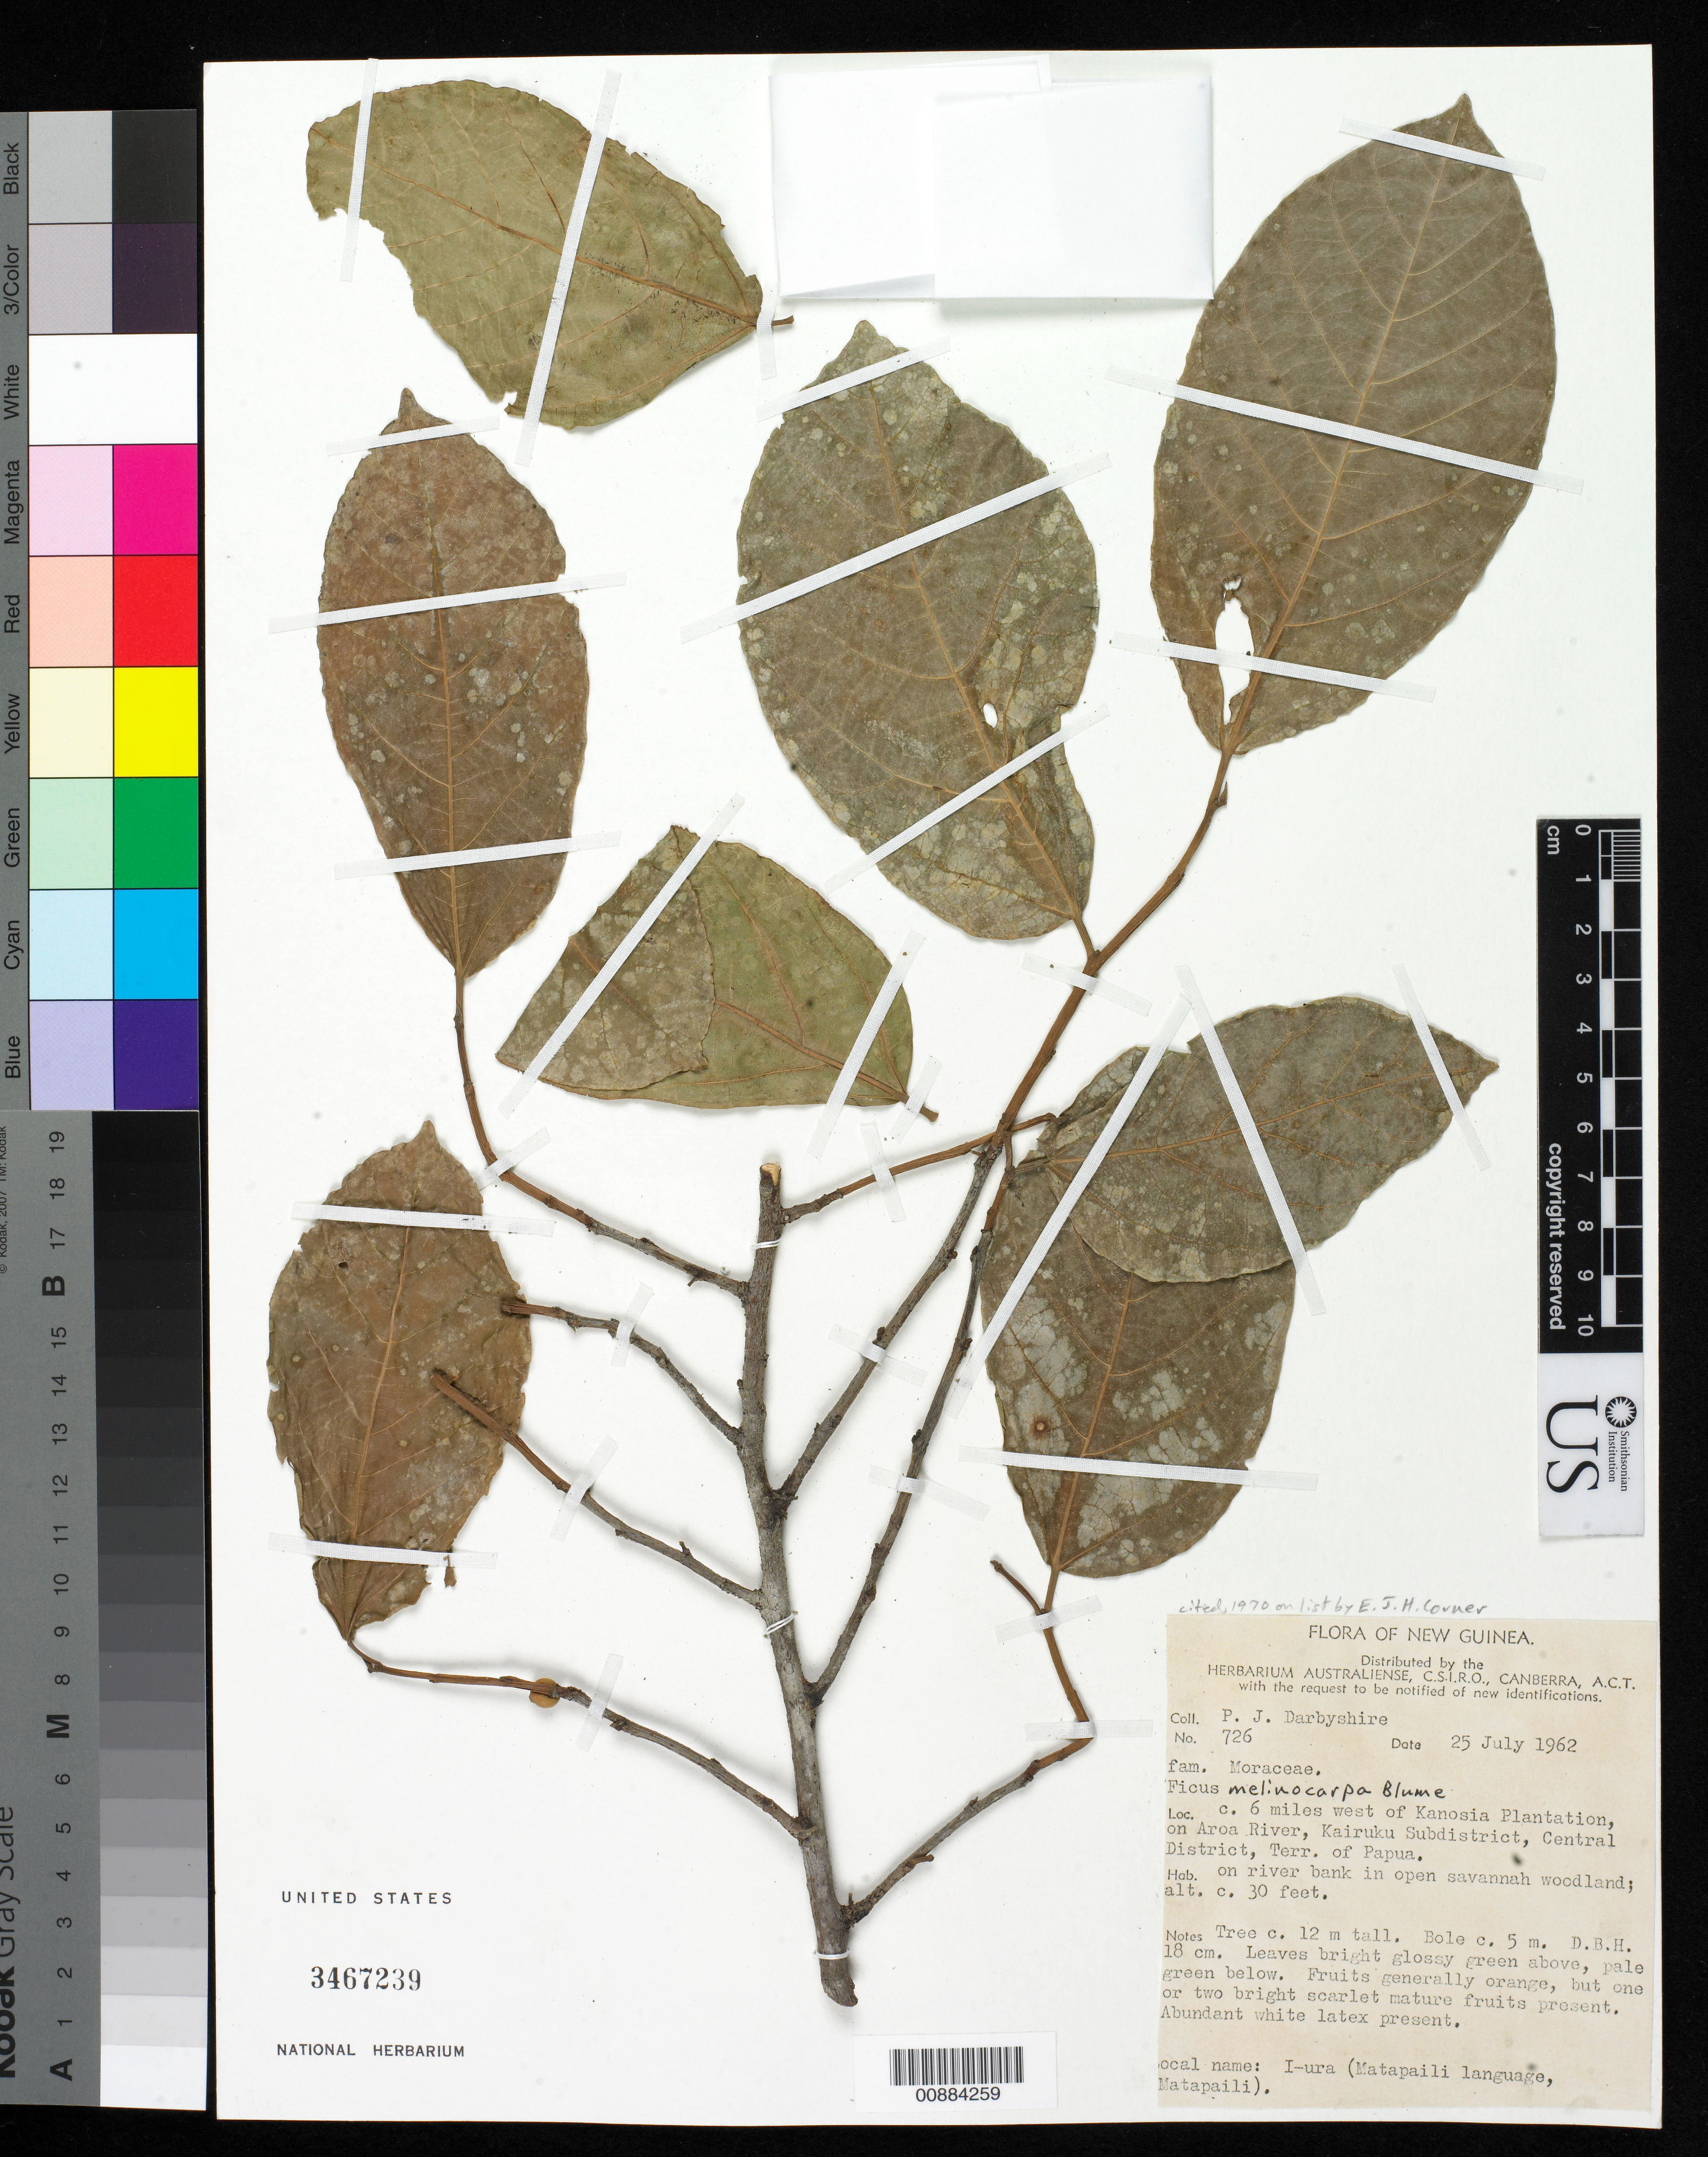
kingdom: Plantae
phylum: Tracheophyta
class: Magnoliopsida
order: Rosales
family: Moraceae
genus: Ficus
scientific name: Ficus melinocarpa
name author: Blume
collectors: P. Darbyshire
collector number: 726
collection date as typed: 25 Jul 1962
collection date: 1962-07-25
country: Papua New Guinea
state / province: Central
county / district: Kairuku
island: New Guinea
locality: Kairuku Subdist., ca. 6 mi. W of Kanosia Plantation on Aroa River.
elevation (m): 9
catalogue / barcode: US 3467239